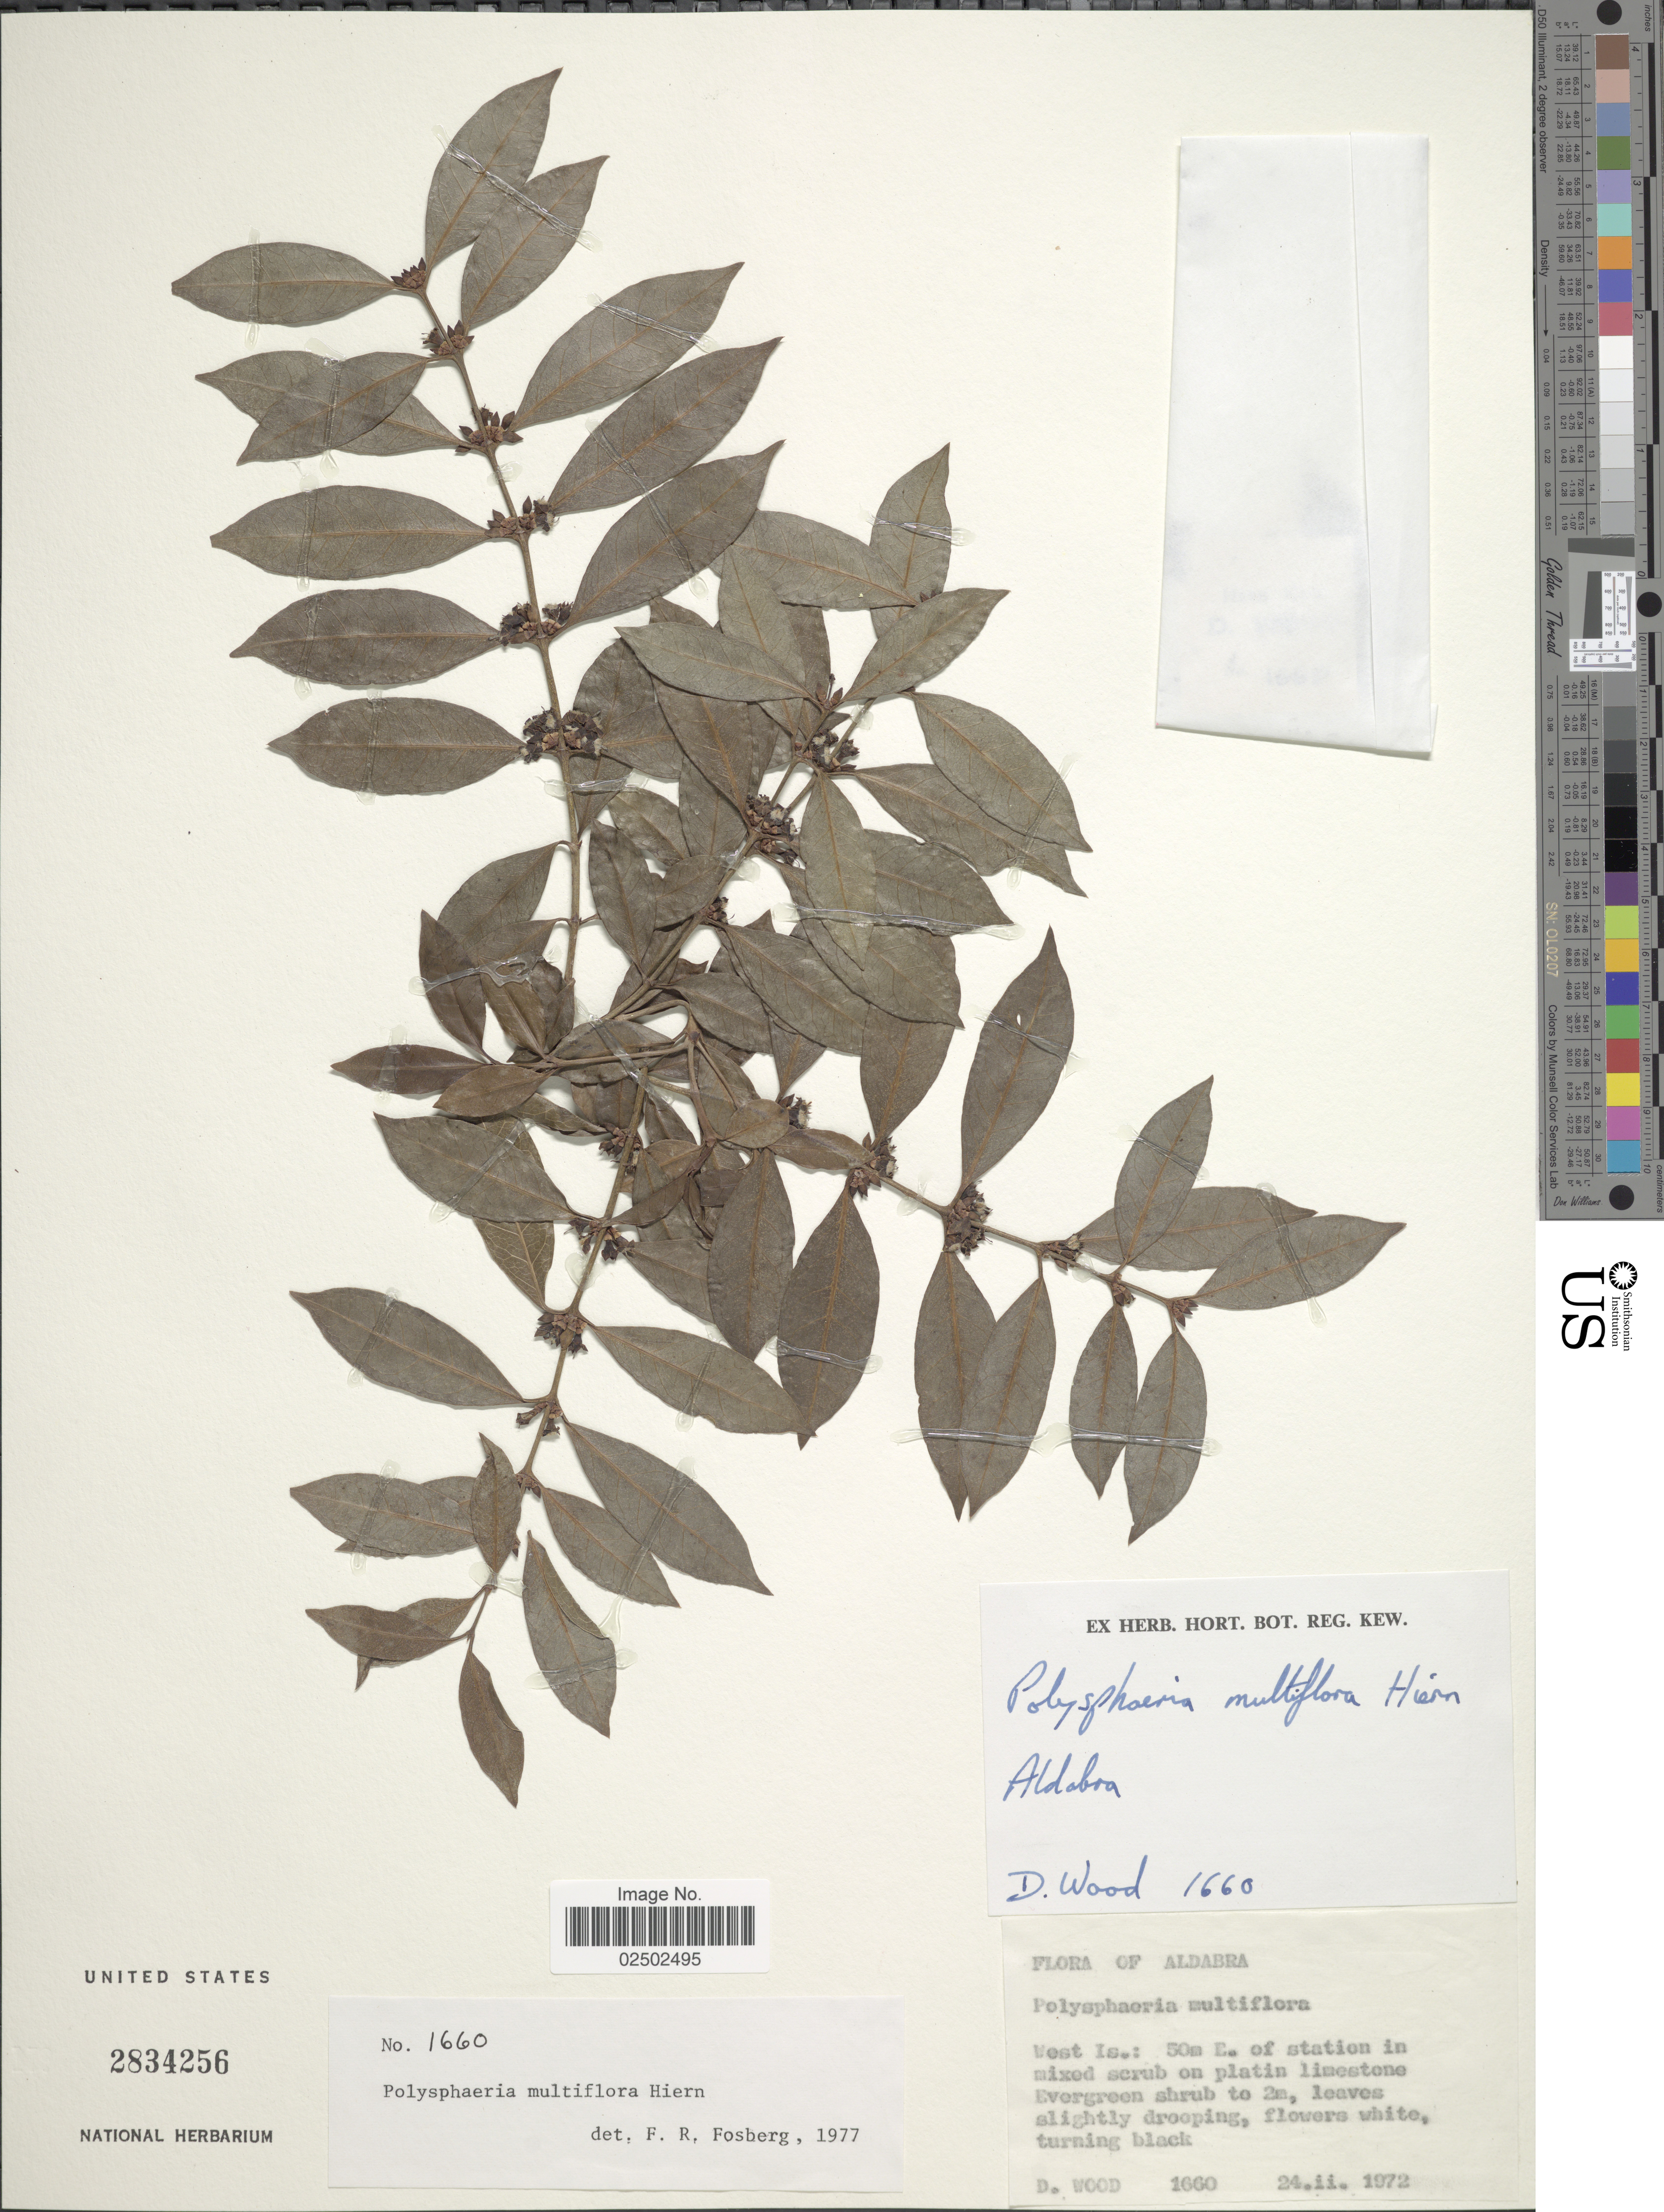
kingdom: Plantae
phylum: Tracheophyta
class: Magnoliopsida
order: Gentianales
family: Rubiaceae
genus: Polysphaeria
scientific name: Polysphaeria multiflora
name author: Hiern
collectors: D. Wood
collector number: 1660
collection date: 1972-02-24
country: Seychelles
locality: Aldabra. West Is.: 50 m E. of station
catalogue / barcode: US 2834256